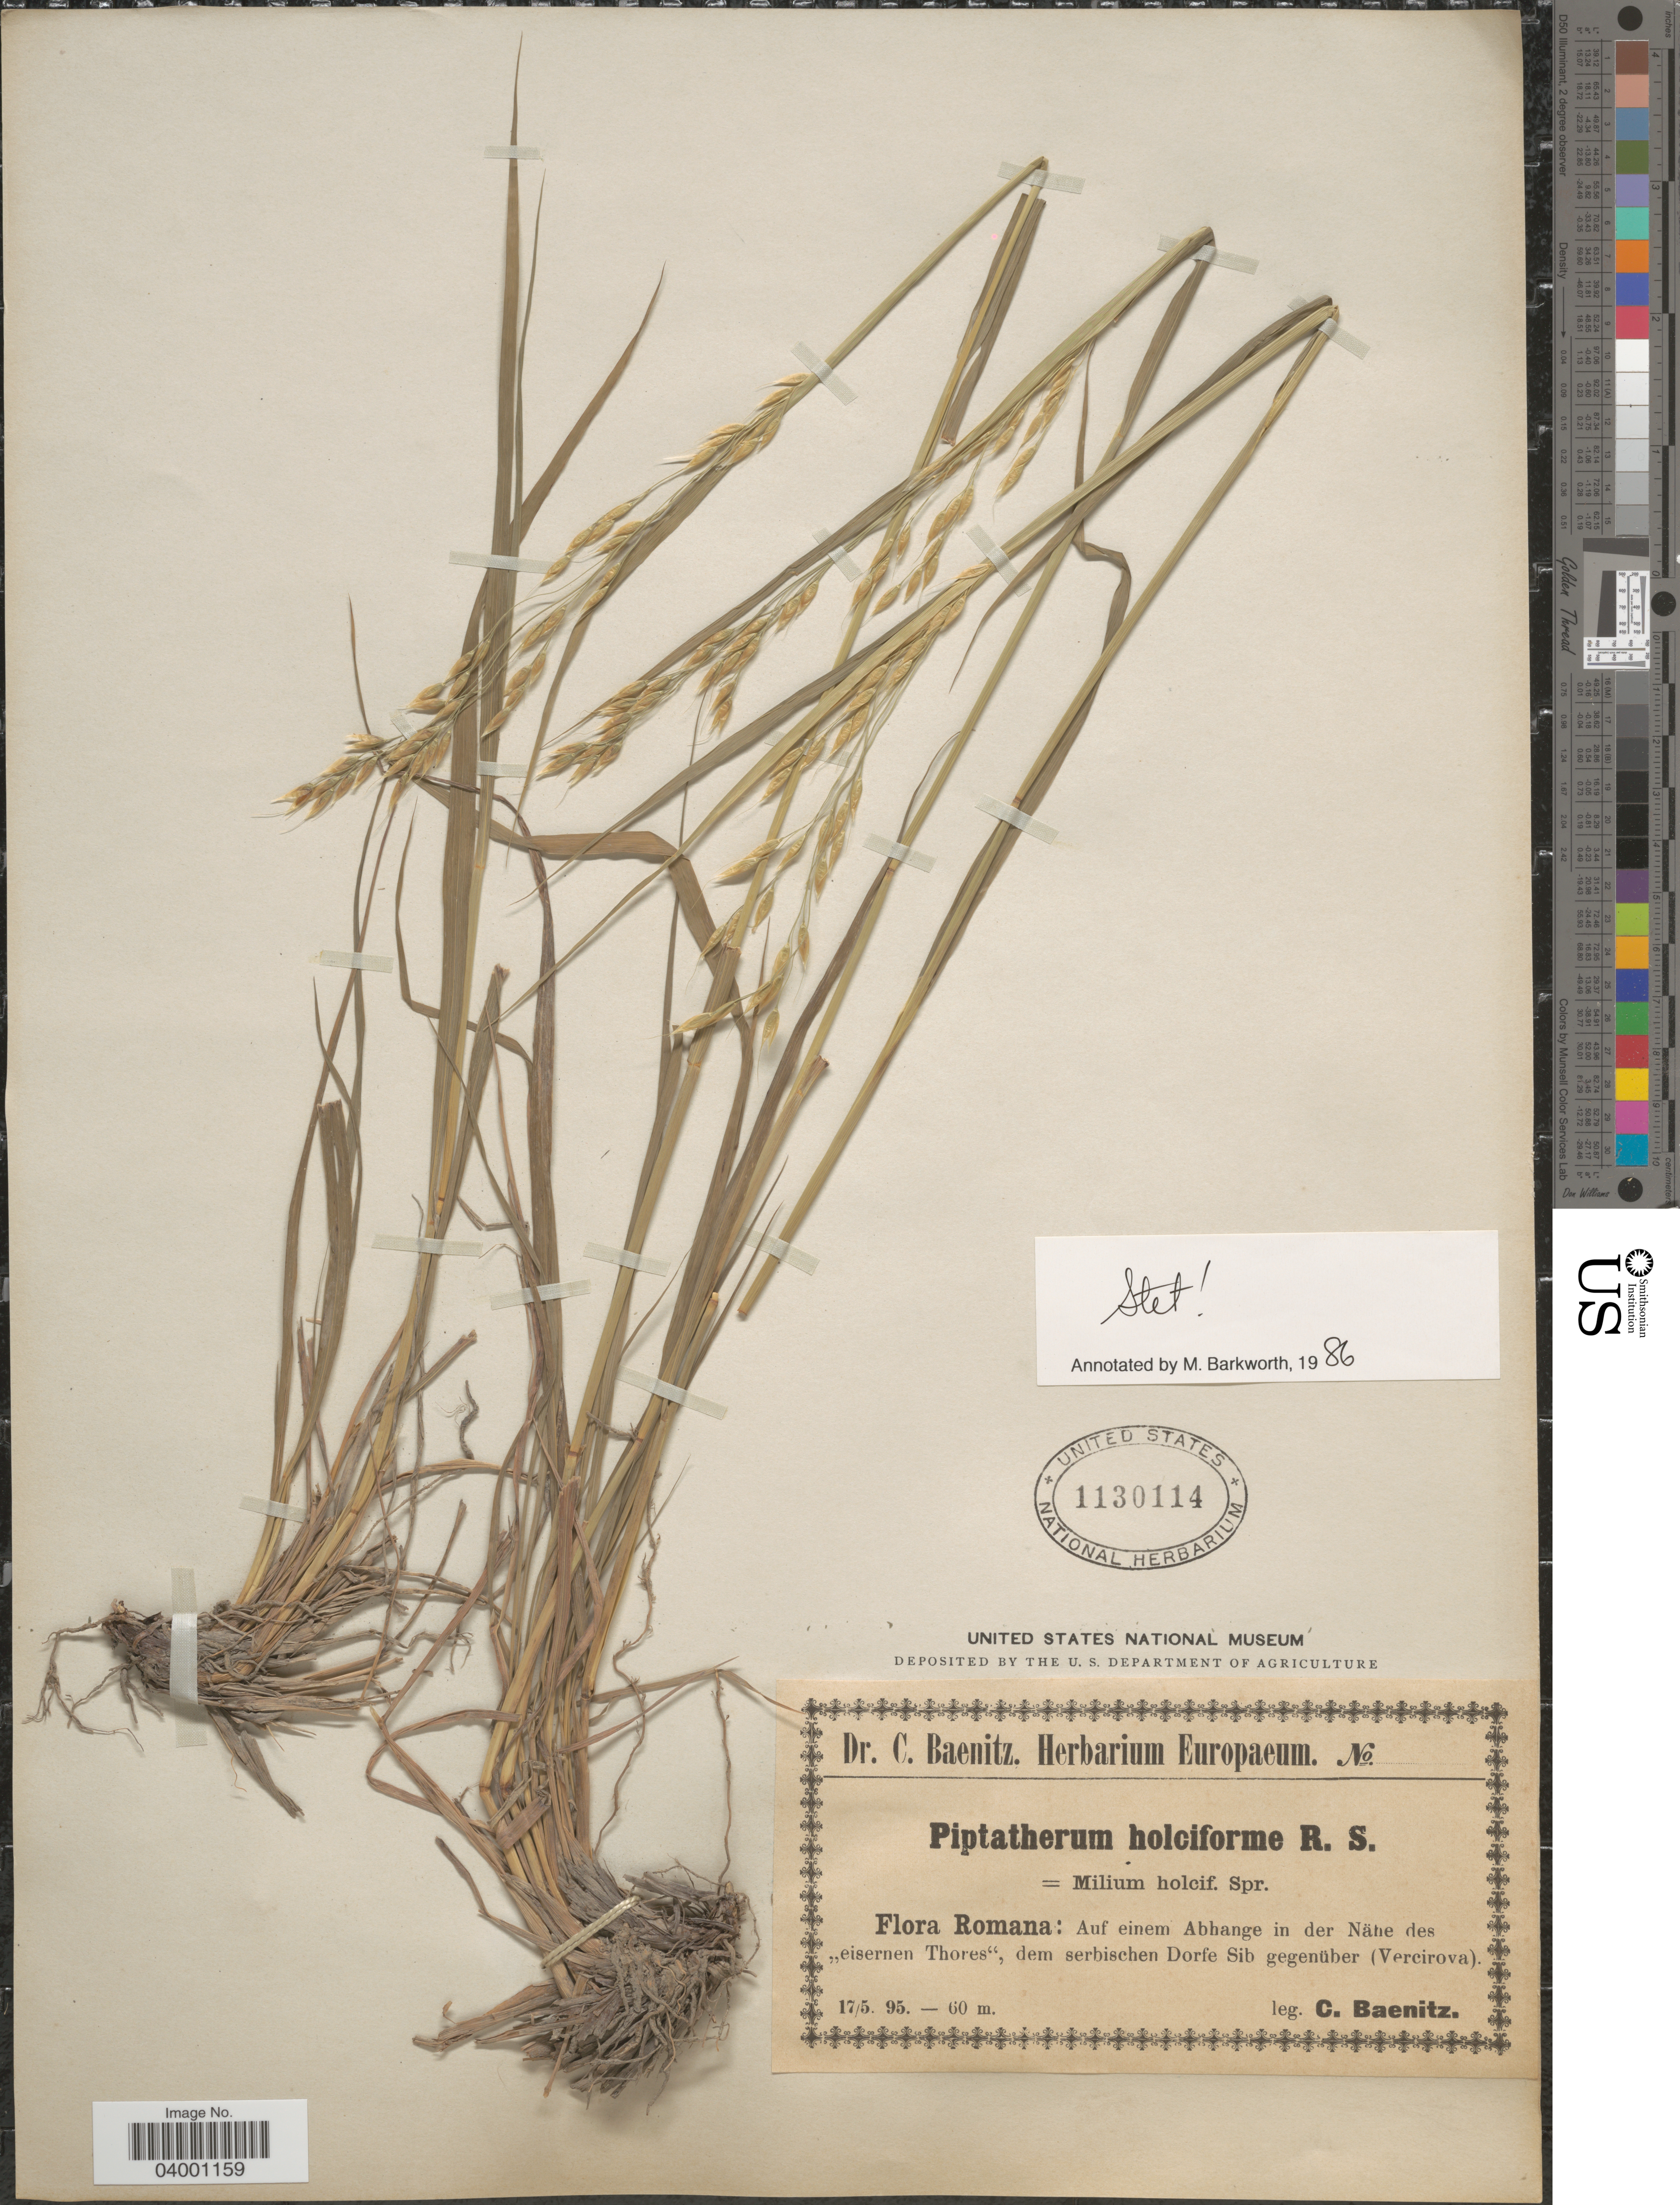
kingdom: Plantae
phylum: Tracheophyta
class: Liliopsida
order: Poales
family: Poaceae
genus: Piptatherum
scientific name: Piptatherum holciforme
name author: (M. Bieb.) Roem. & Schult.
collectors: C. G. Baenitz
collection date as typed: Transcribed d/m/y: 17/5/95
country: Romania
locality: Romana: Auf einem Abhange in der Nähe des "eisernen Thores", dem serbischen Dorfe Sib gegenüber (Vercirova).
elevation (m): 60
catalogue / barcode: US 1130114